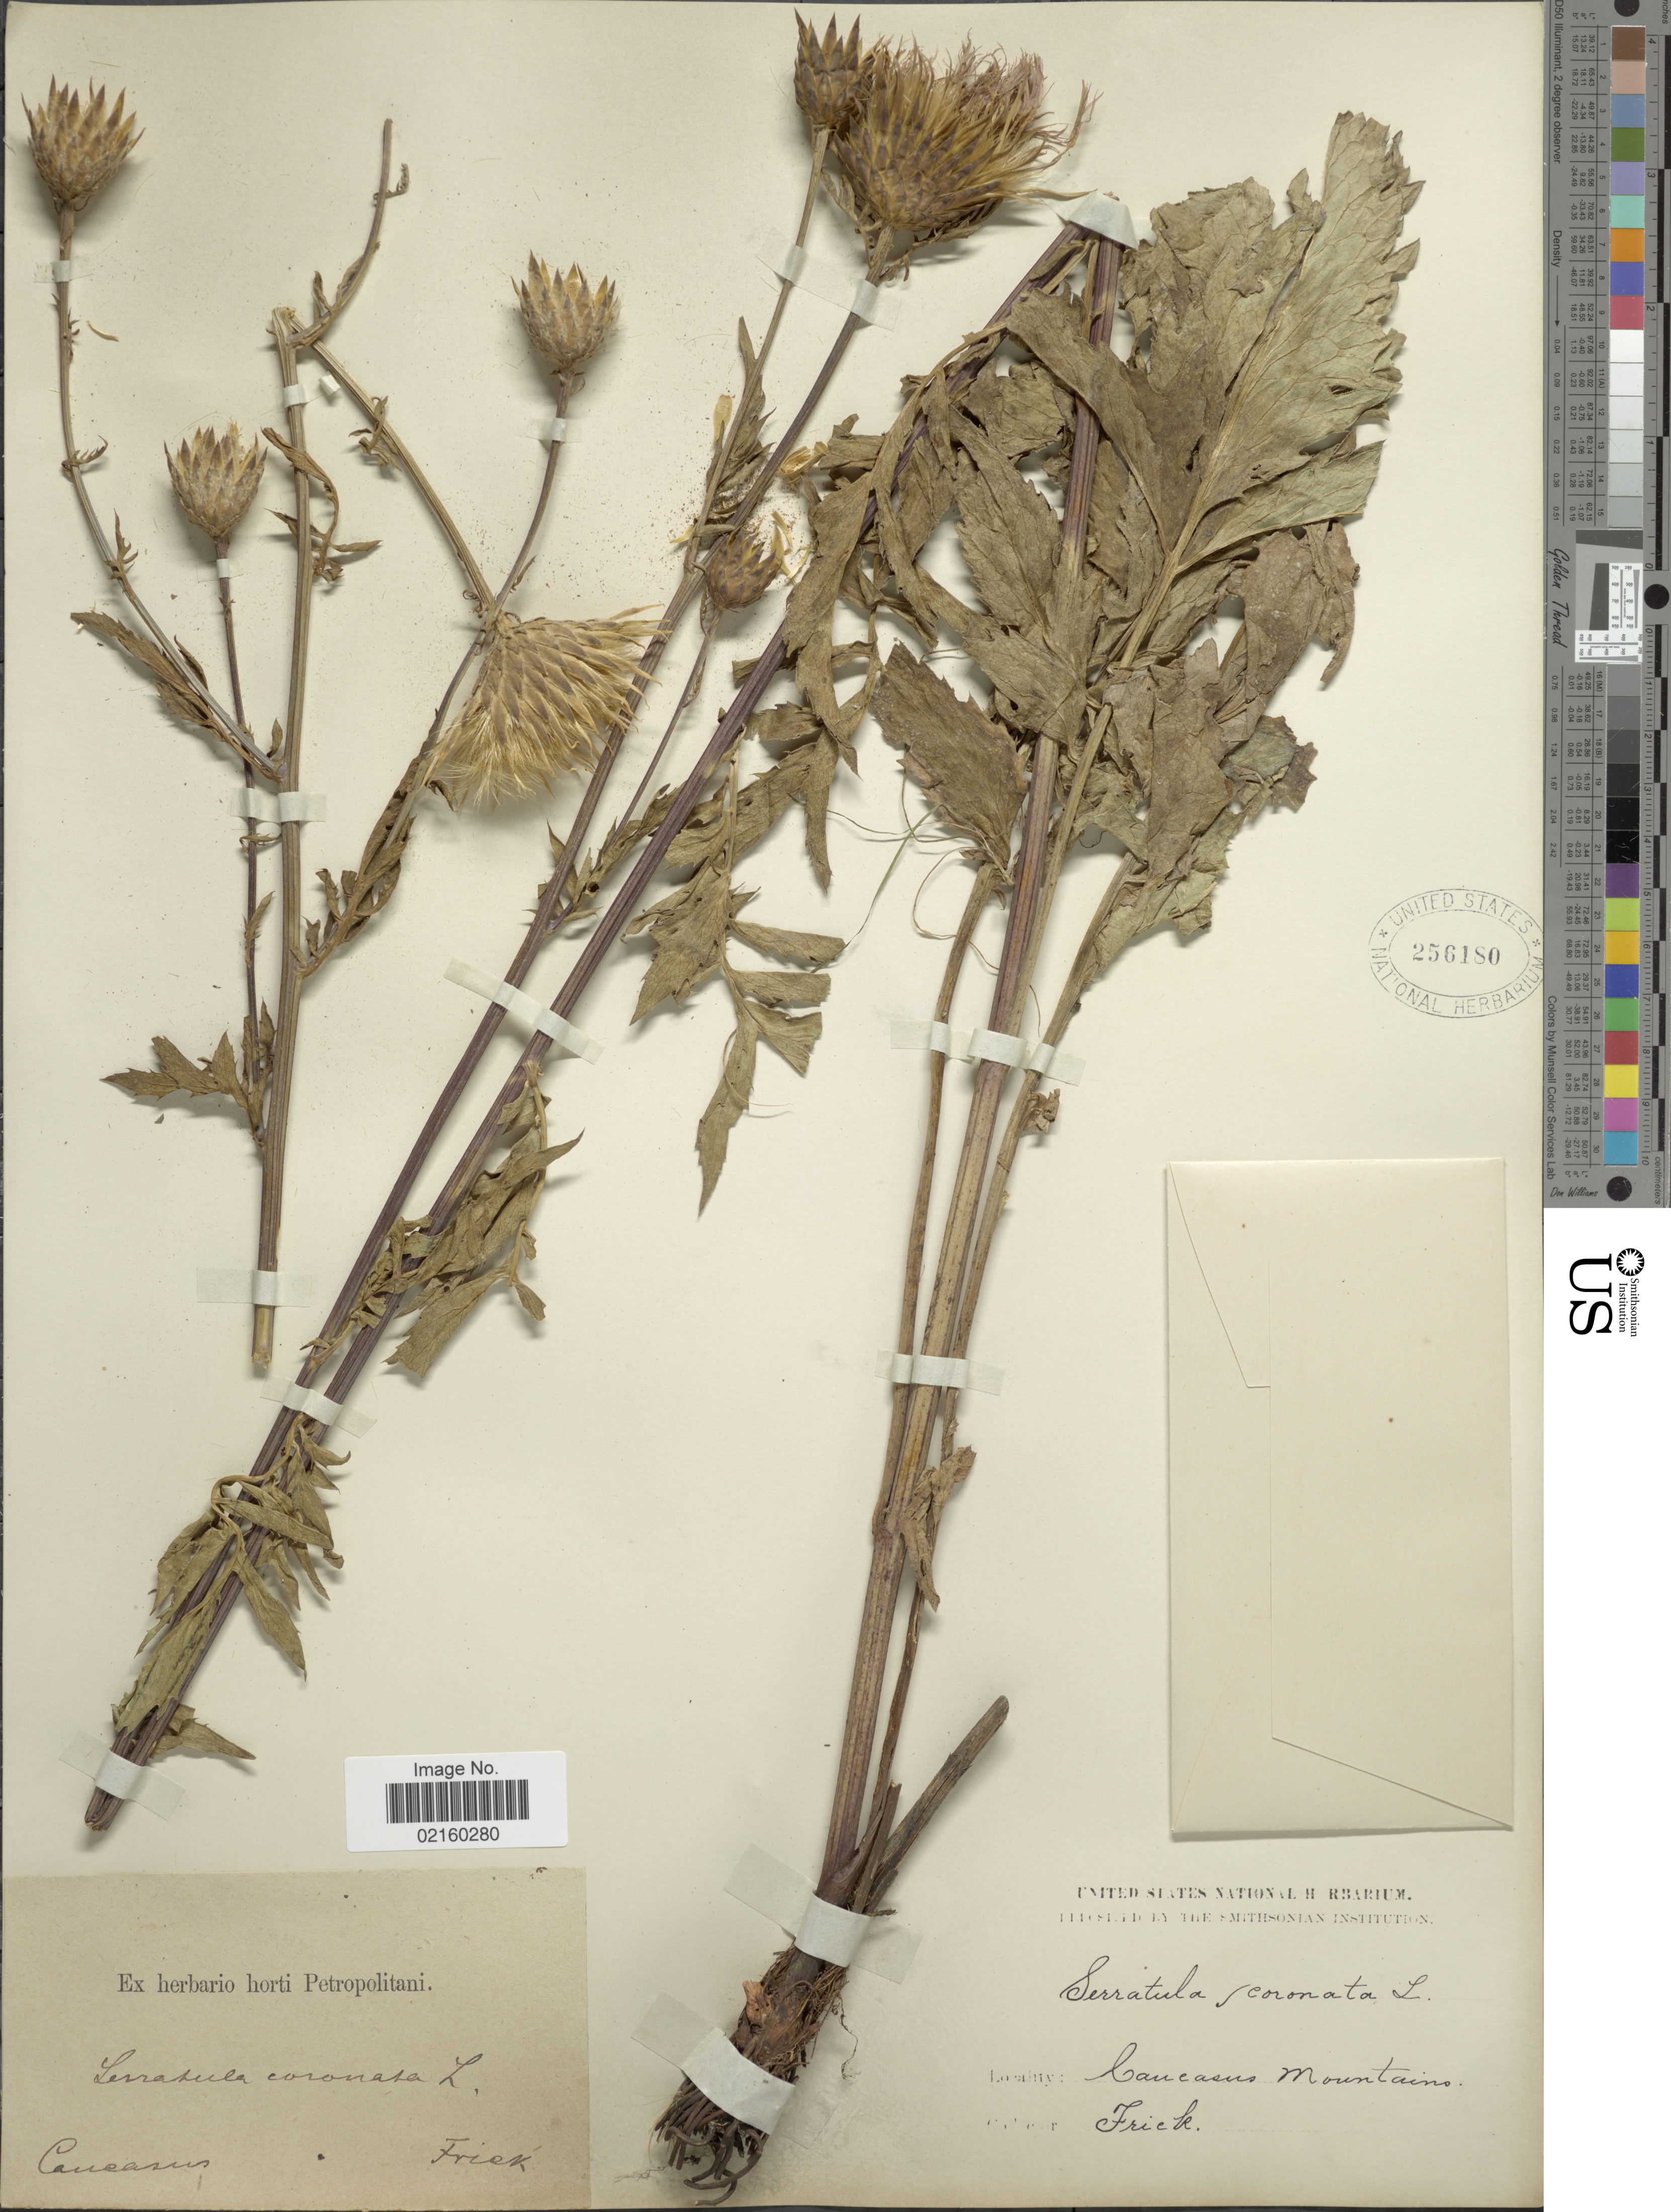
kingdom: Plantae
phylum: Tracheophyta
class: Magnoliopsida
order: Asterales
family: Asteraceae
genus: Serratula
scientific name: Serratula coronata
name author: L.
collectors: Frick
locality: Caucasus Mountains, Caucasus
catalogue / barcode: US 256180